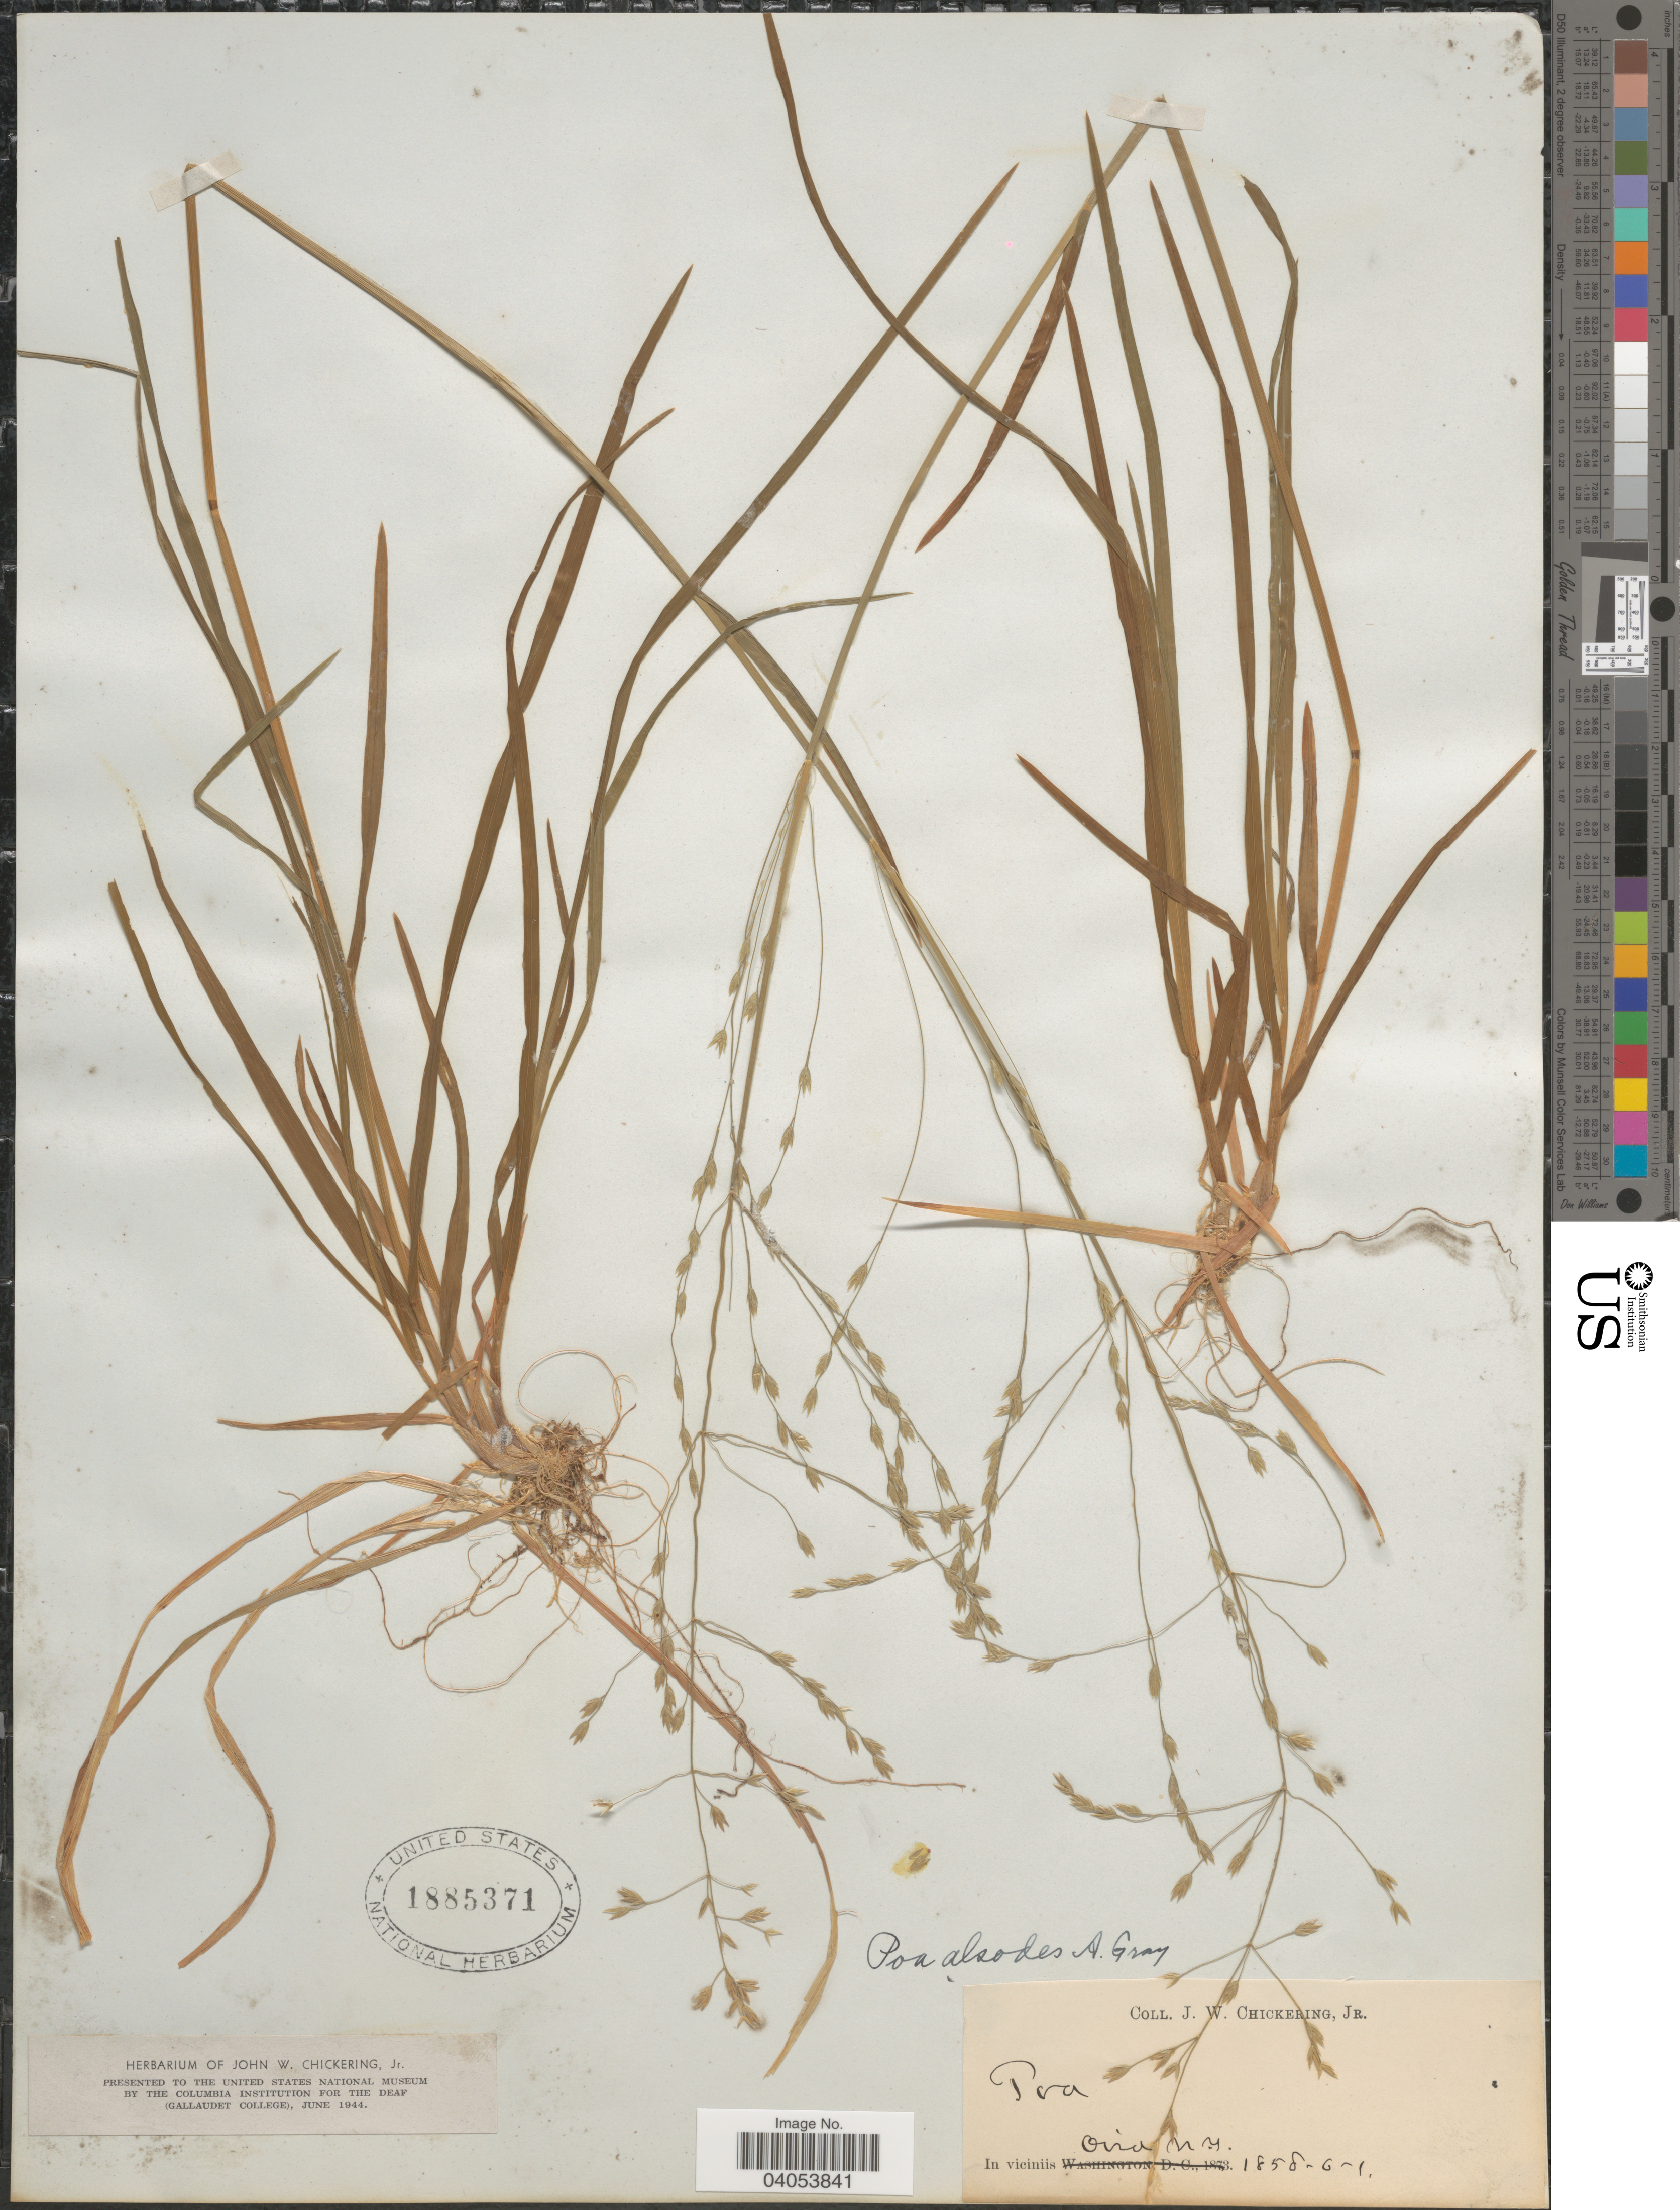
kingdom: Plantae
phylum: Tracheophyta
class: Liliopsida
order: Poales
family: Poaceae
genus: Poa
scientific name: Poa alsodes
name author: A. Gray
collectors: J. Chickering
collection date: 1858-06-01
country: United States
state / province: New York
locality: In viciniis Ovid.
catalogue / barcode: US 1885371